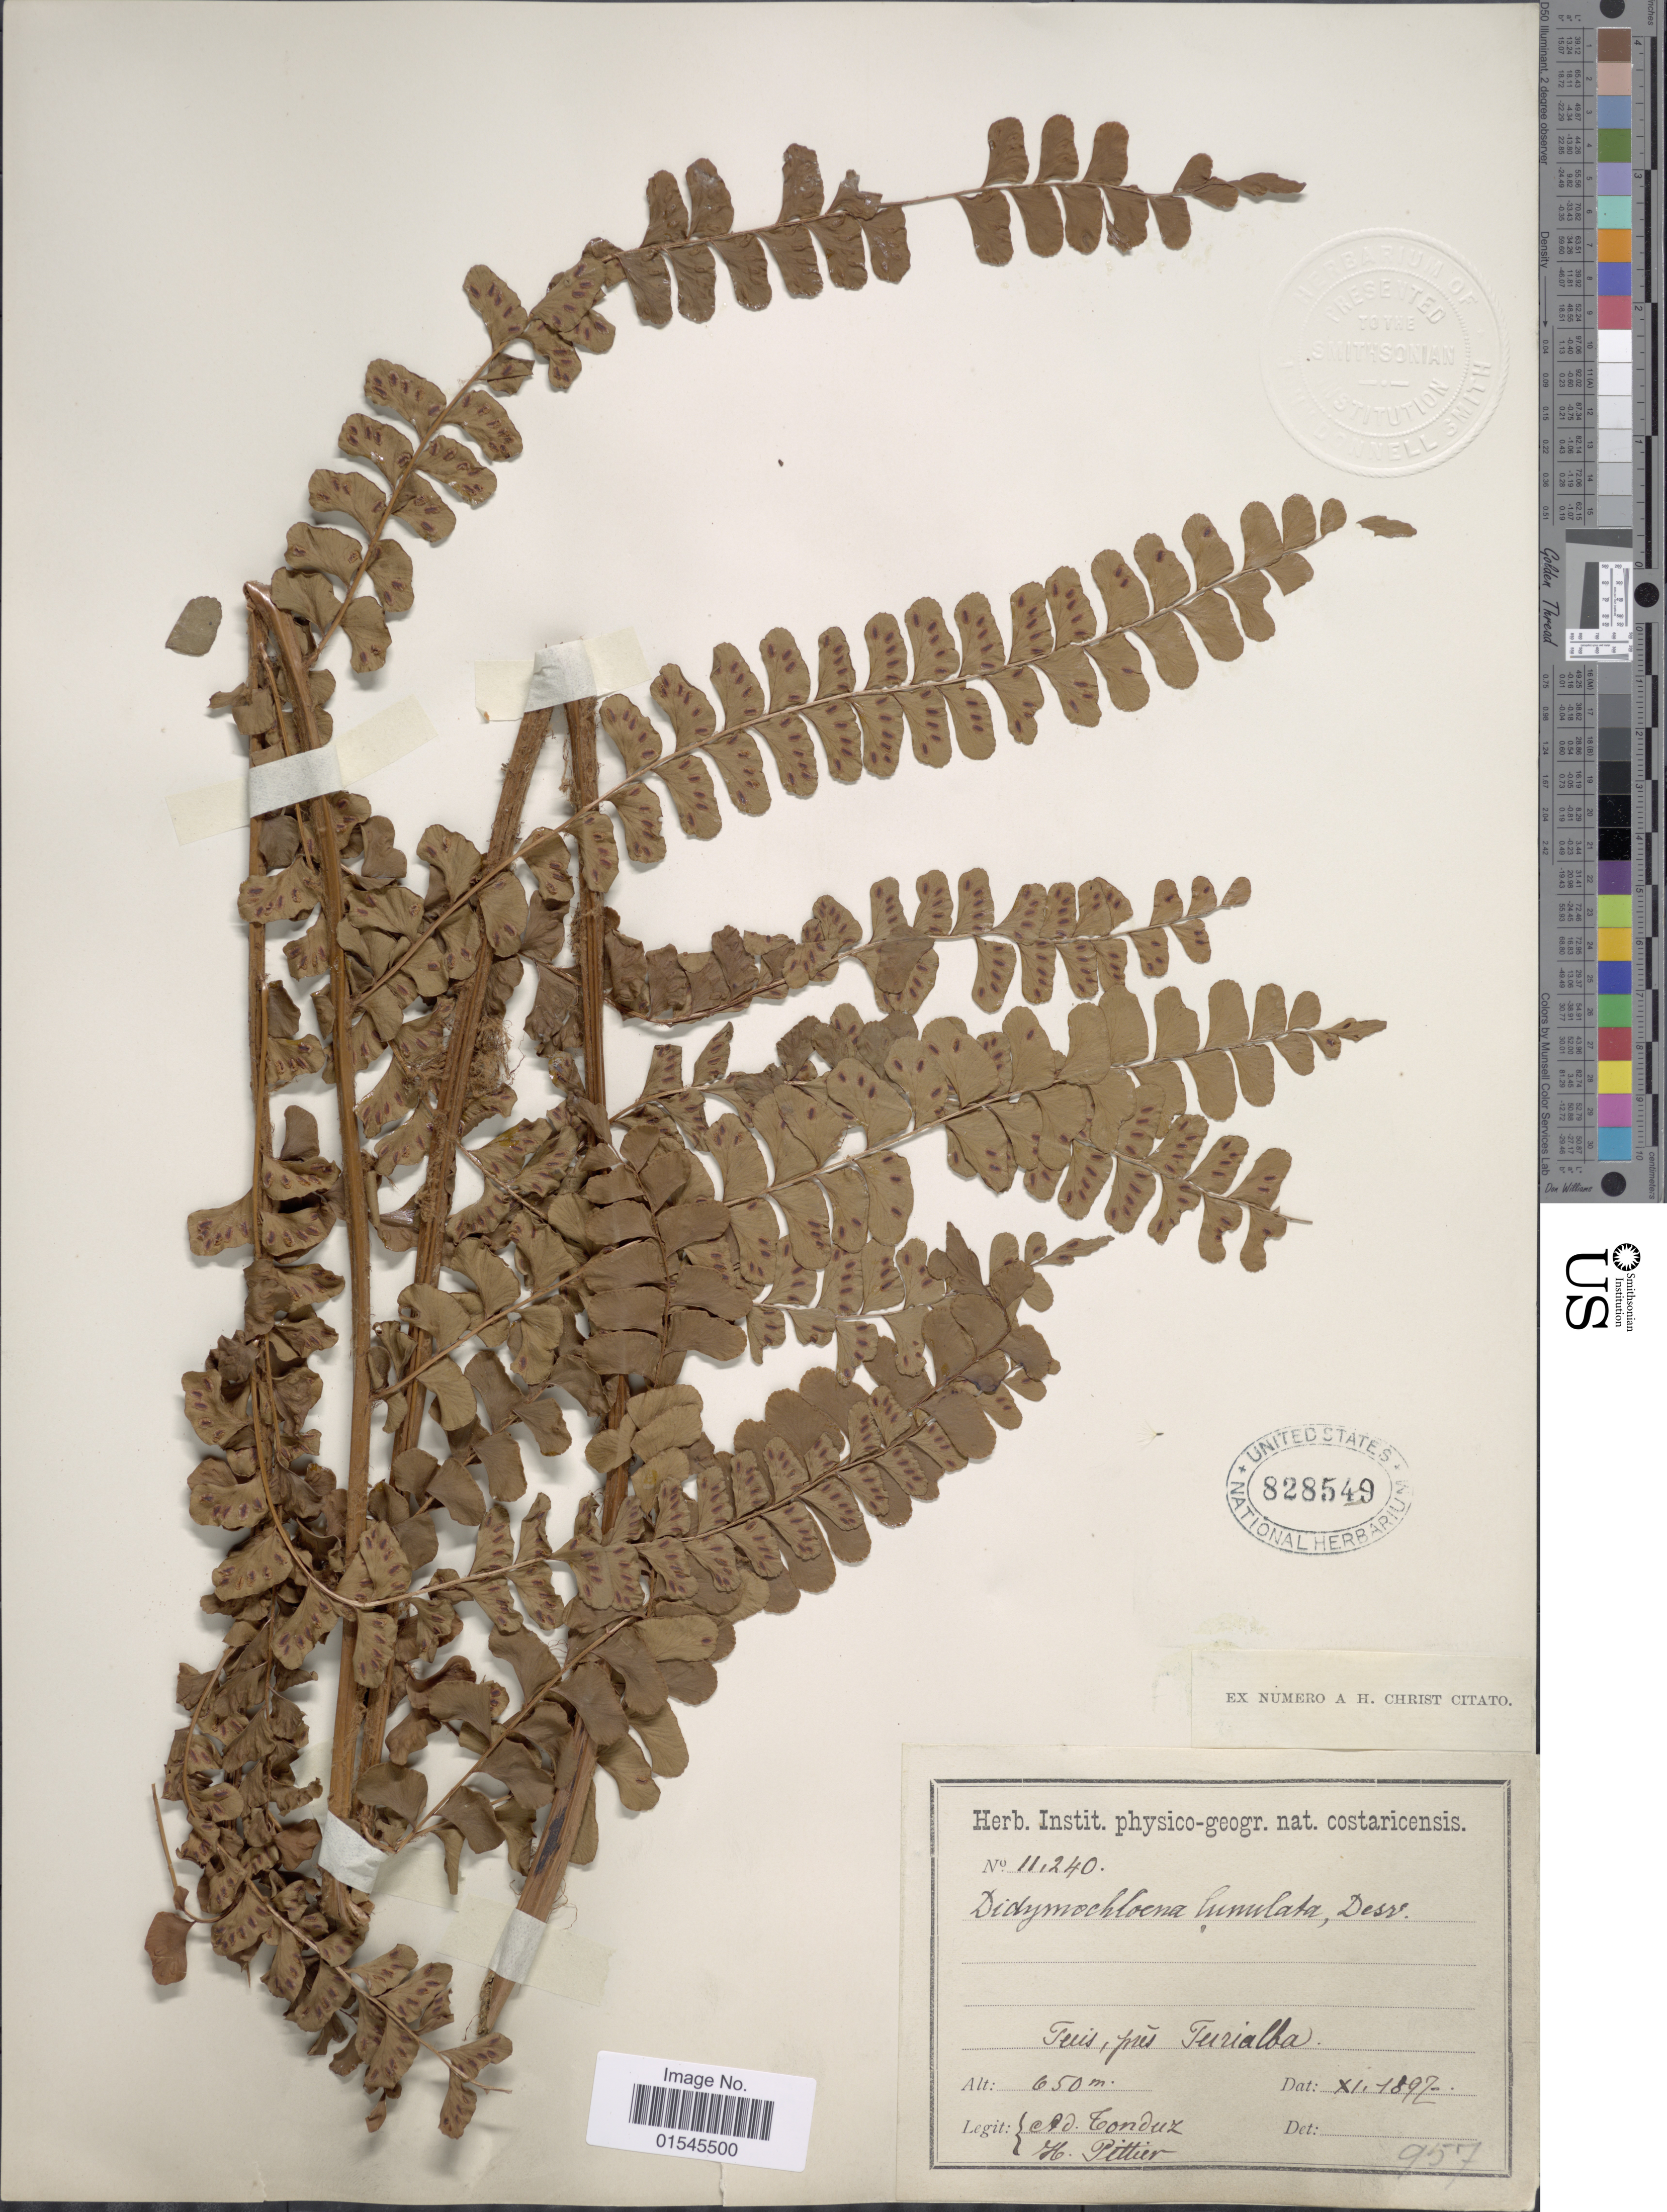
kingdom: Plantae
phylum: Tracheophyta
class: Polypodiopsida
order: Polypodiales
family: Didymochlaenaceae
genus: Didymochlaena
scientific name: Didymochlaena truncatula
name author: (Sw.) J. Sm.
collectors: A. Tonduz & H. F. Pittier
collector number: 11240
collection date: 1897-11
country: Costa Rica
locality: Tuis, pres Turialba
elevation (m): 650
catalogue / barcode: US 828549